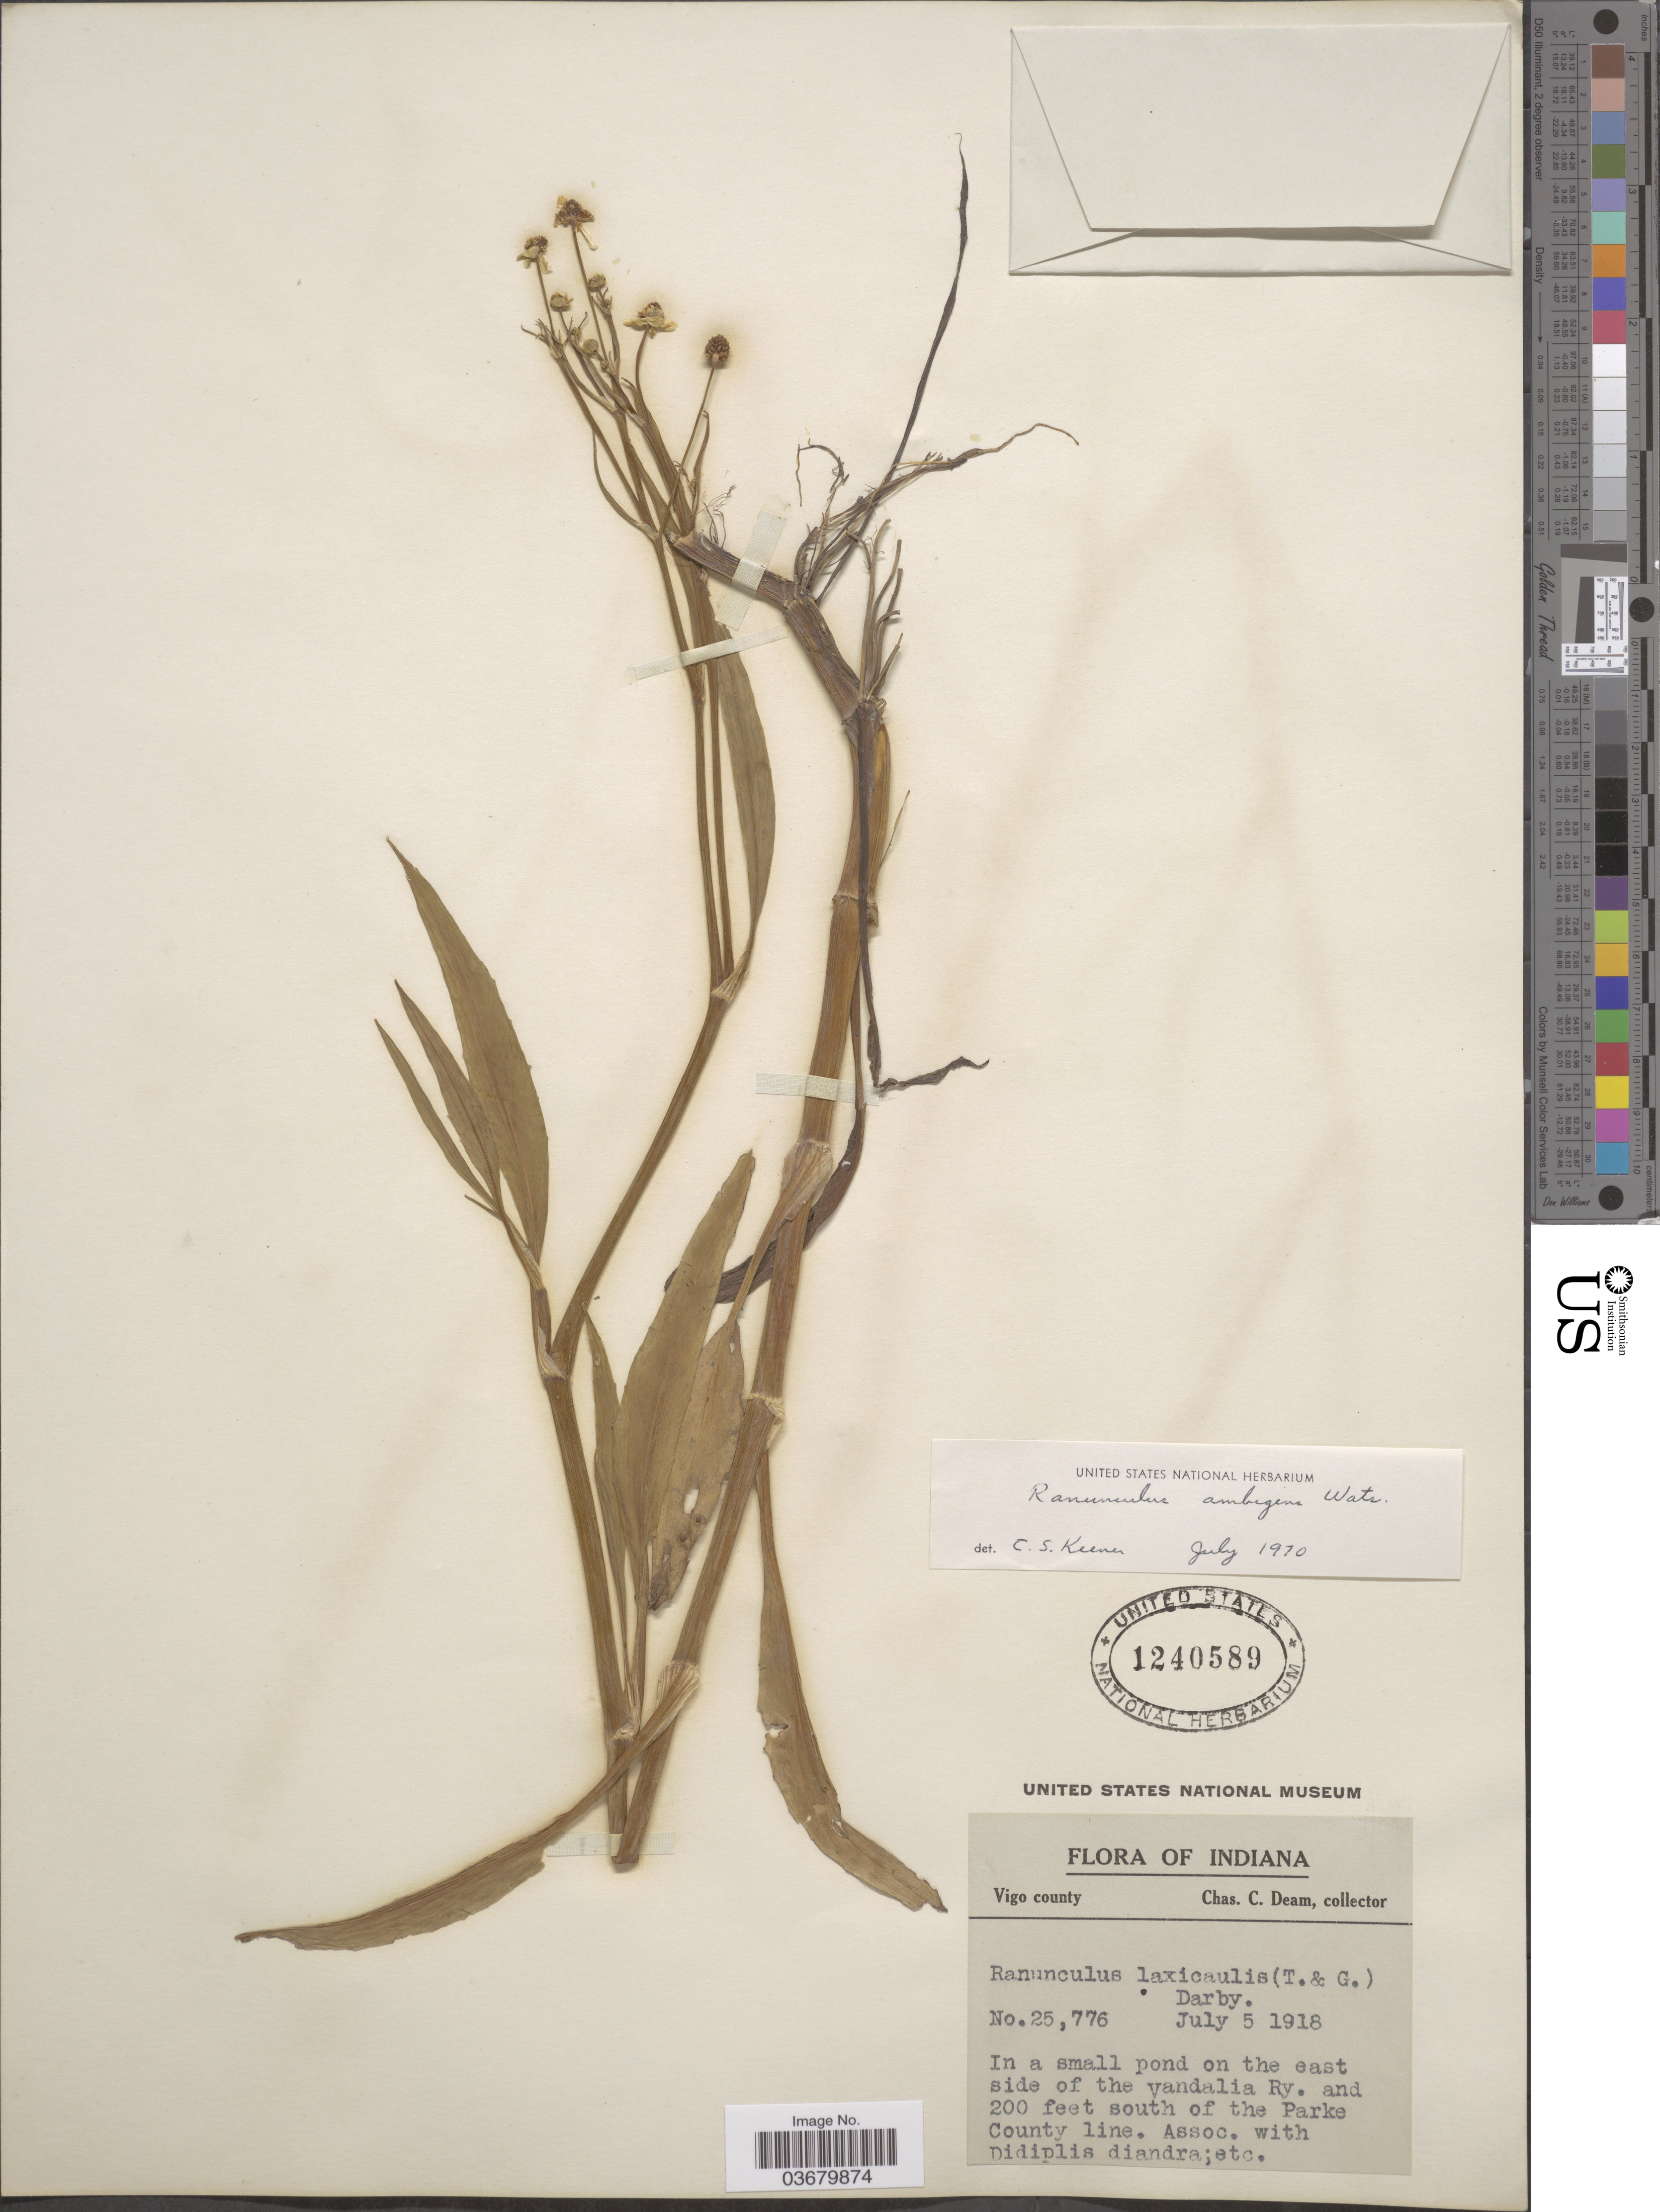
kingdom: Plantae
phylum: Tracheophyta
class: Magnoliopsida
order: Ranunculales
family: Ranunculaceae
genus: Ranunculus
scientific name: Ranunculus ambigens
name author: S. Watson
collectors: C. C. Deam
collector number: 25776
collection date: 1918-07-05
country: United States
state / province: Indiana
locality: Vigo county. In a small pond on the east side of the yandalia Ry. and 200 feet south of the Parke County line.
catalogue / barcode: US 1240589